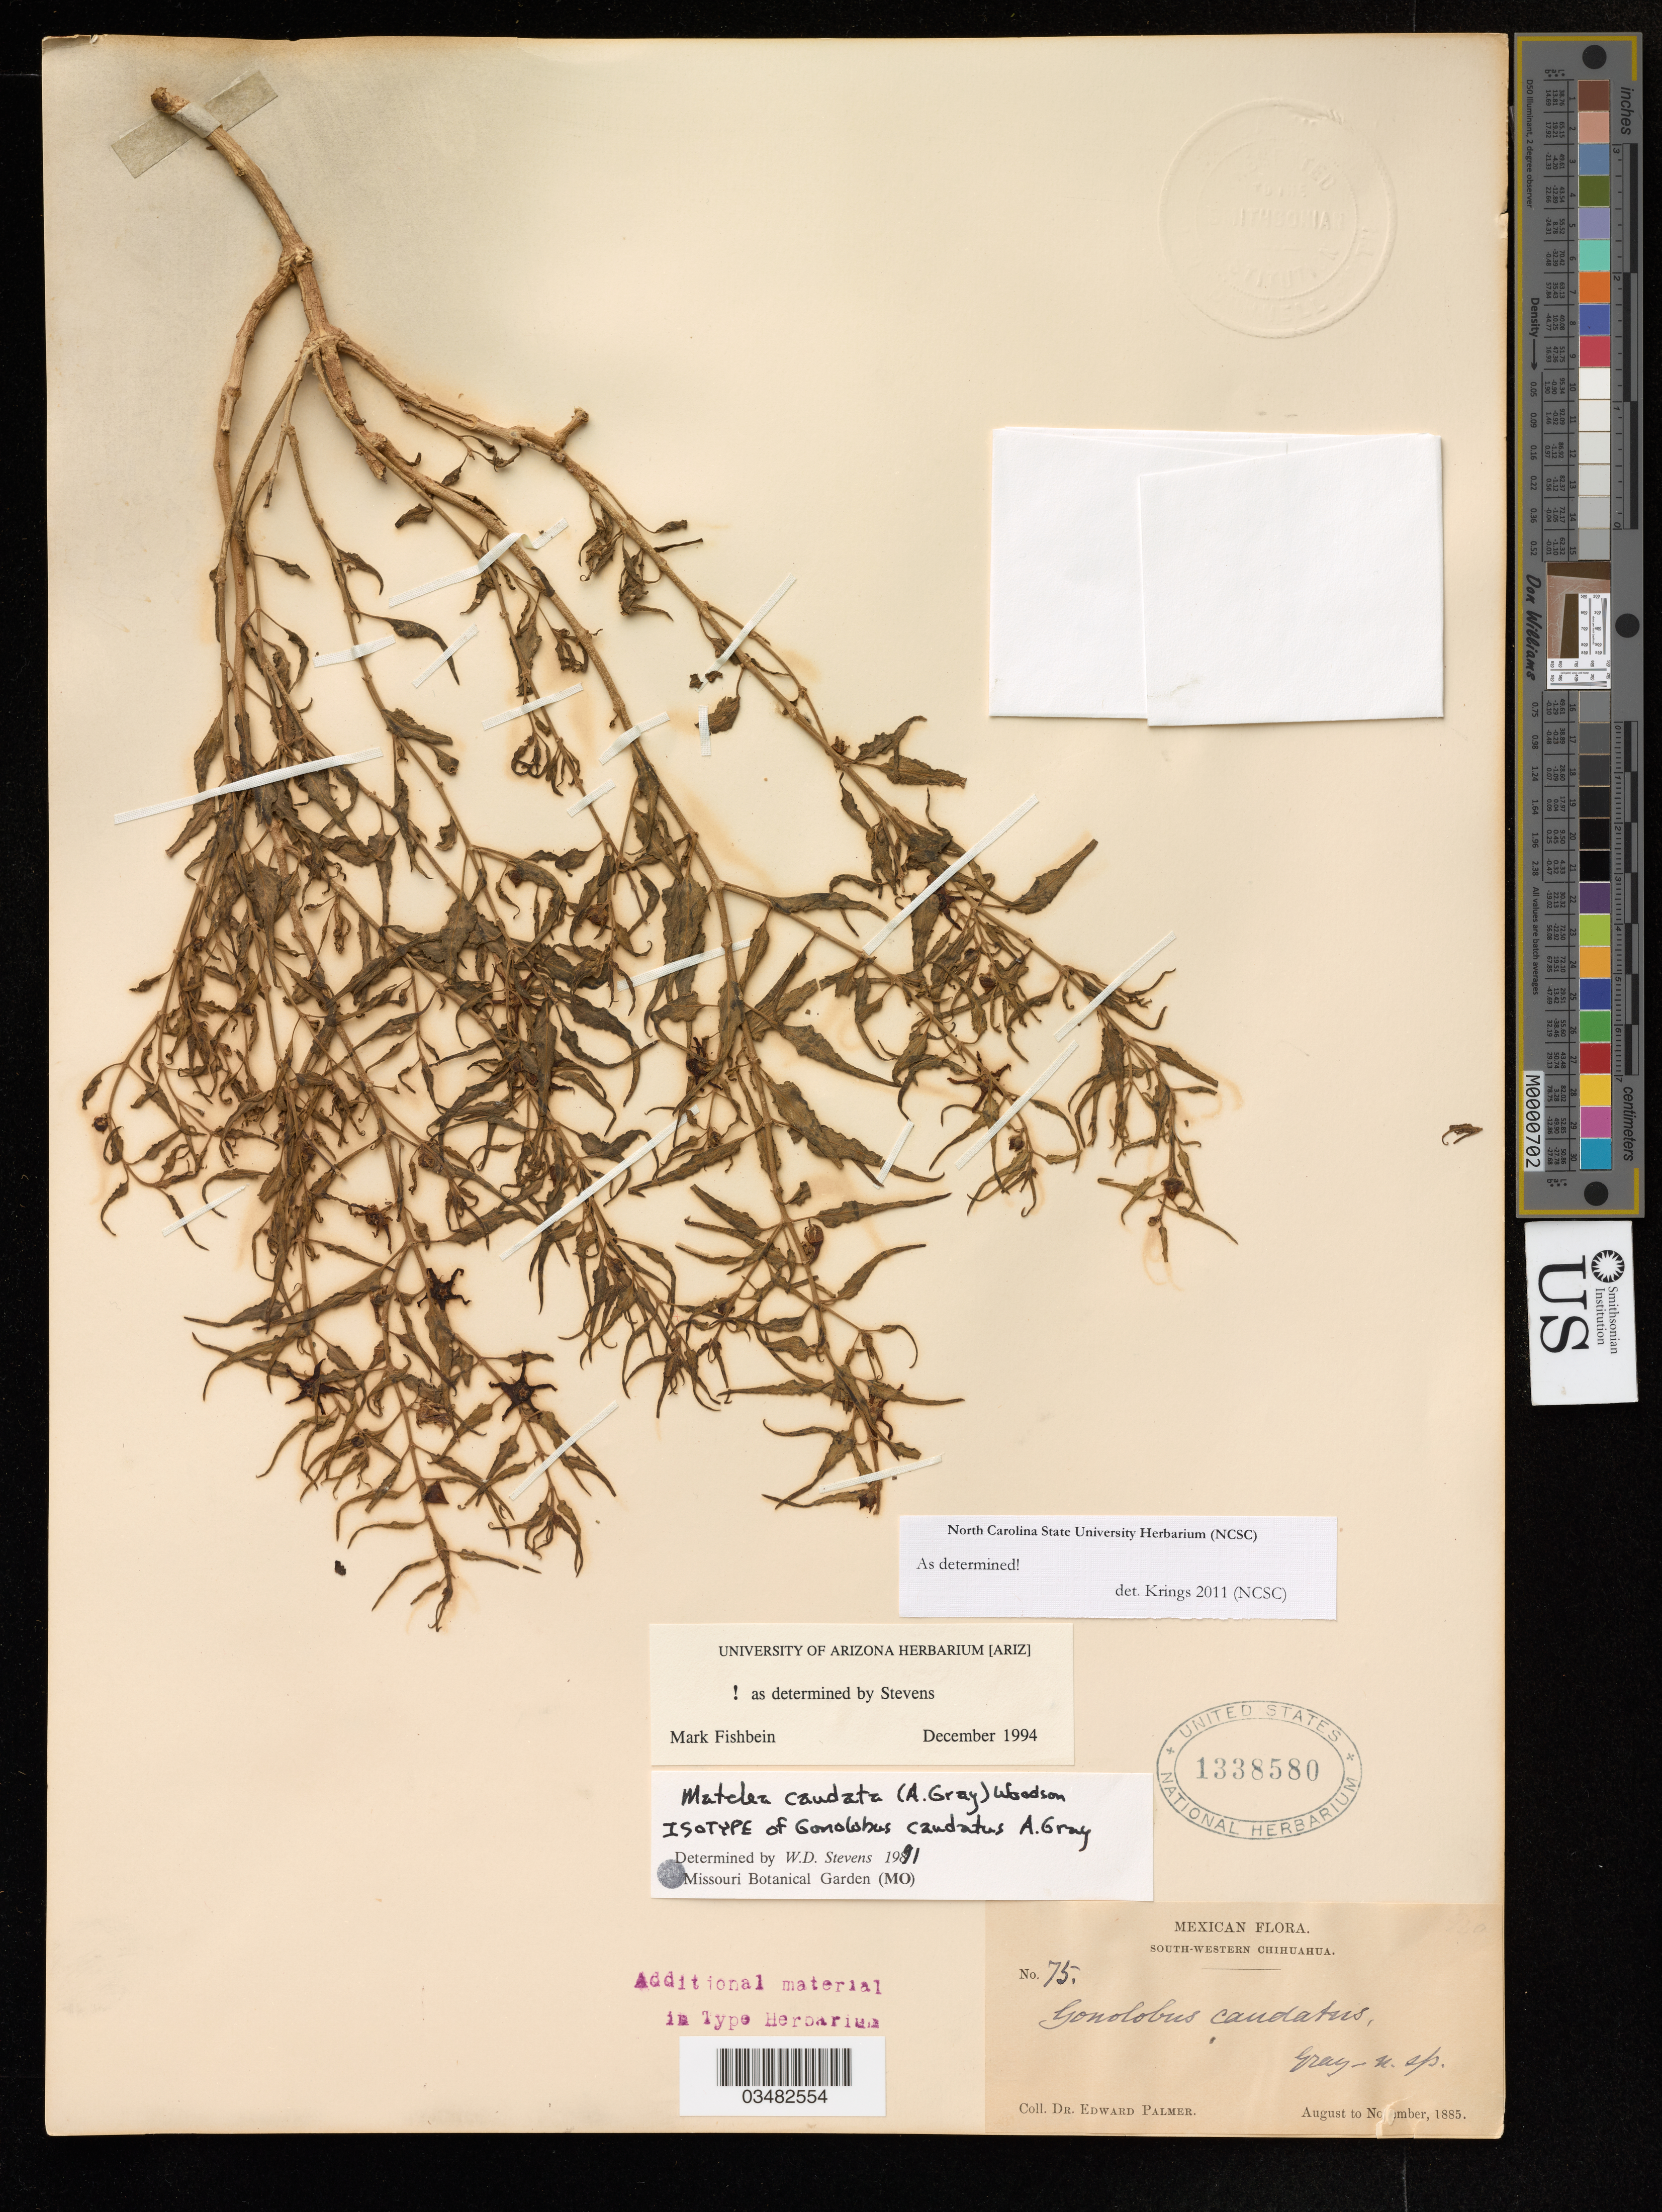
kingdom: Plantae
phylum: Tracheophyta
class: Magnoliopsida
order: Gentianales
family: Apocynaceae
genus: Gonolobus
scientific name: Gonolobus caudatus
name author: A. Gray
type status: Isotype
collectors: E. Palmer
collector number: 75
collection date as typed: August to November, 1885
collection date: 1885-08/1885-11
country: Mexico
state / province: Chihuahua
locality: South-Western Chihuahua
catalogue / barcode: US 1338580